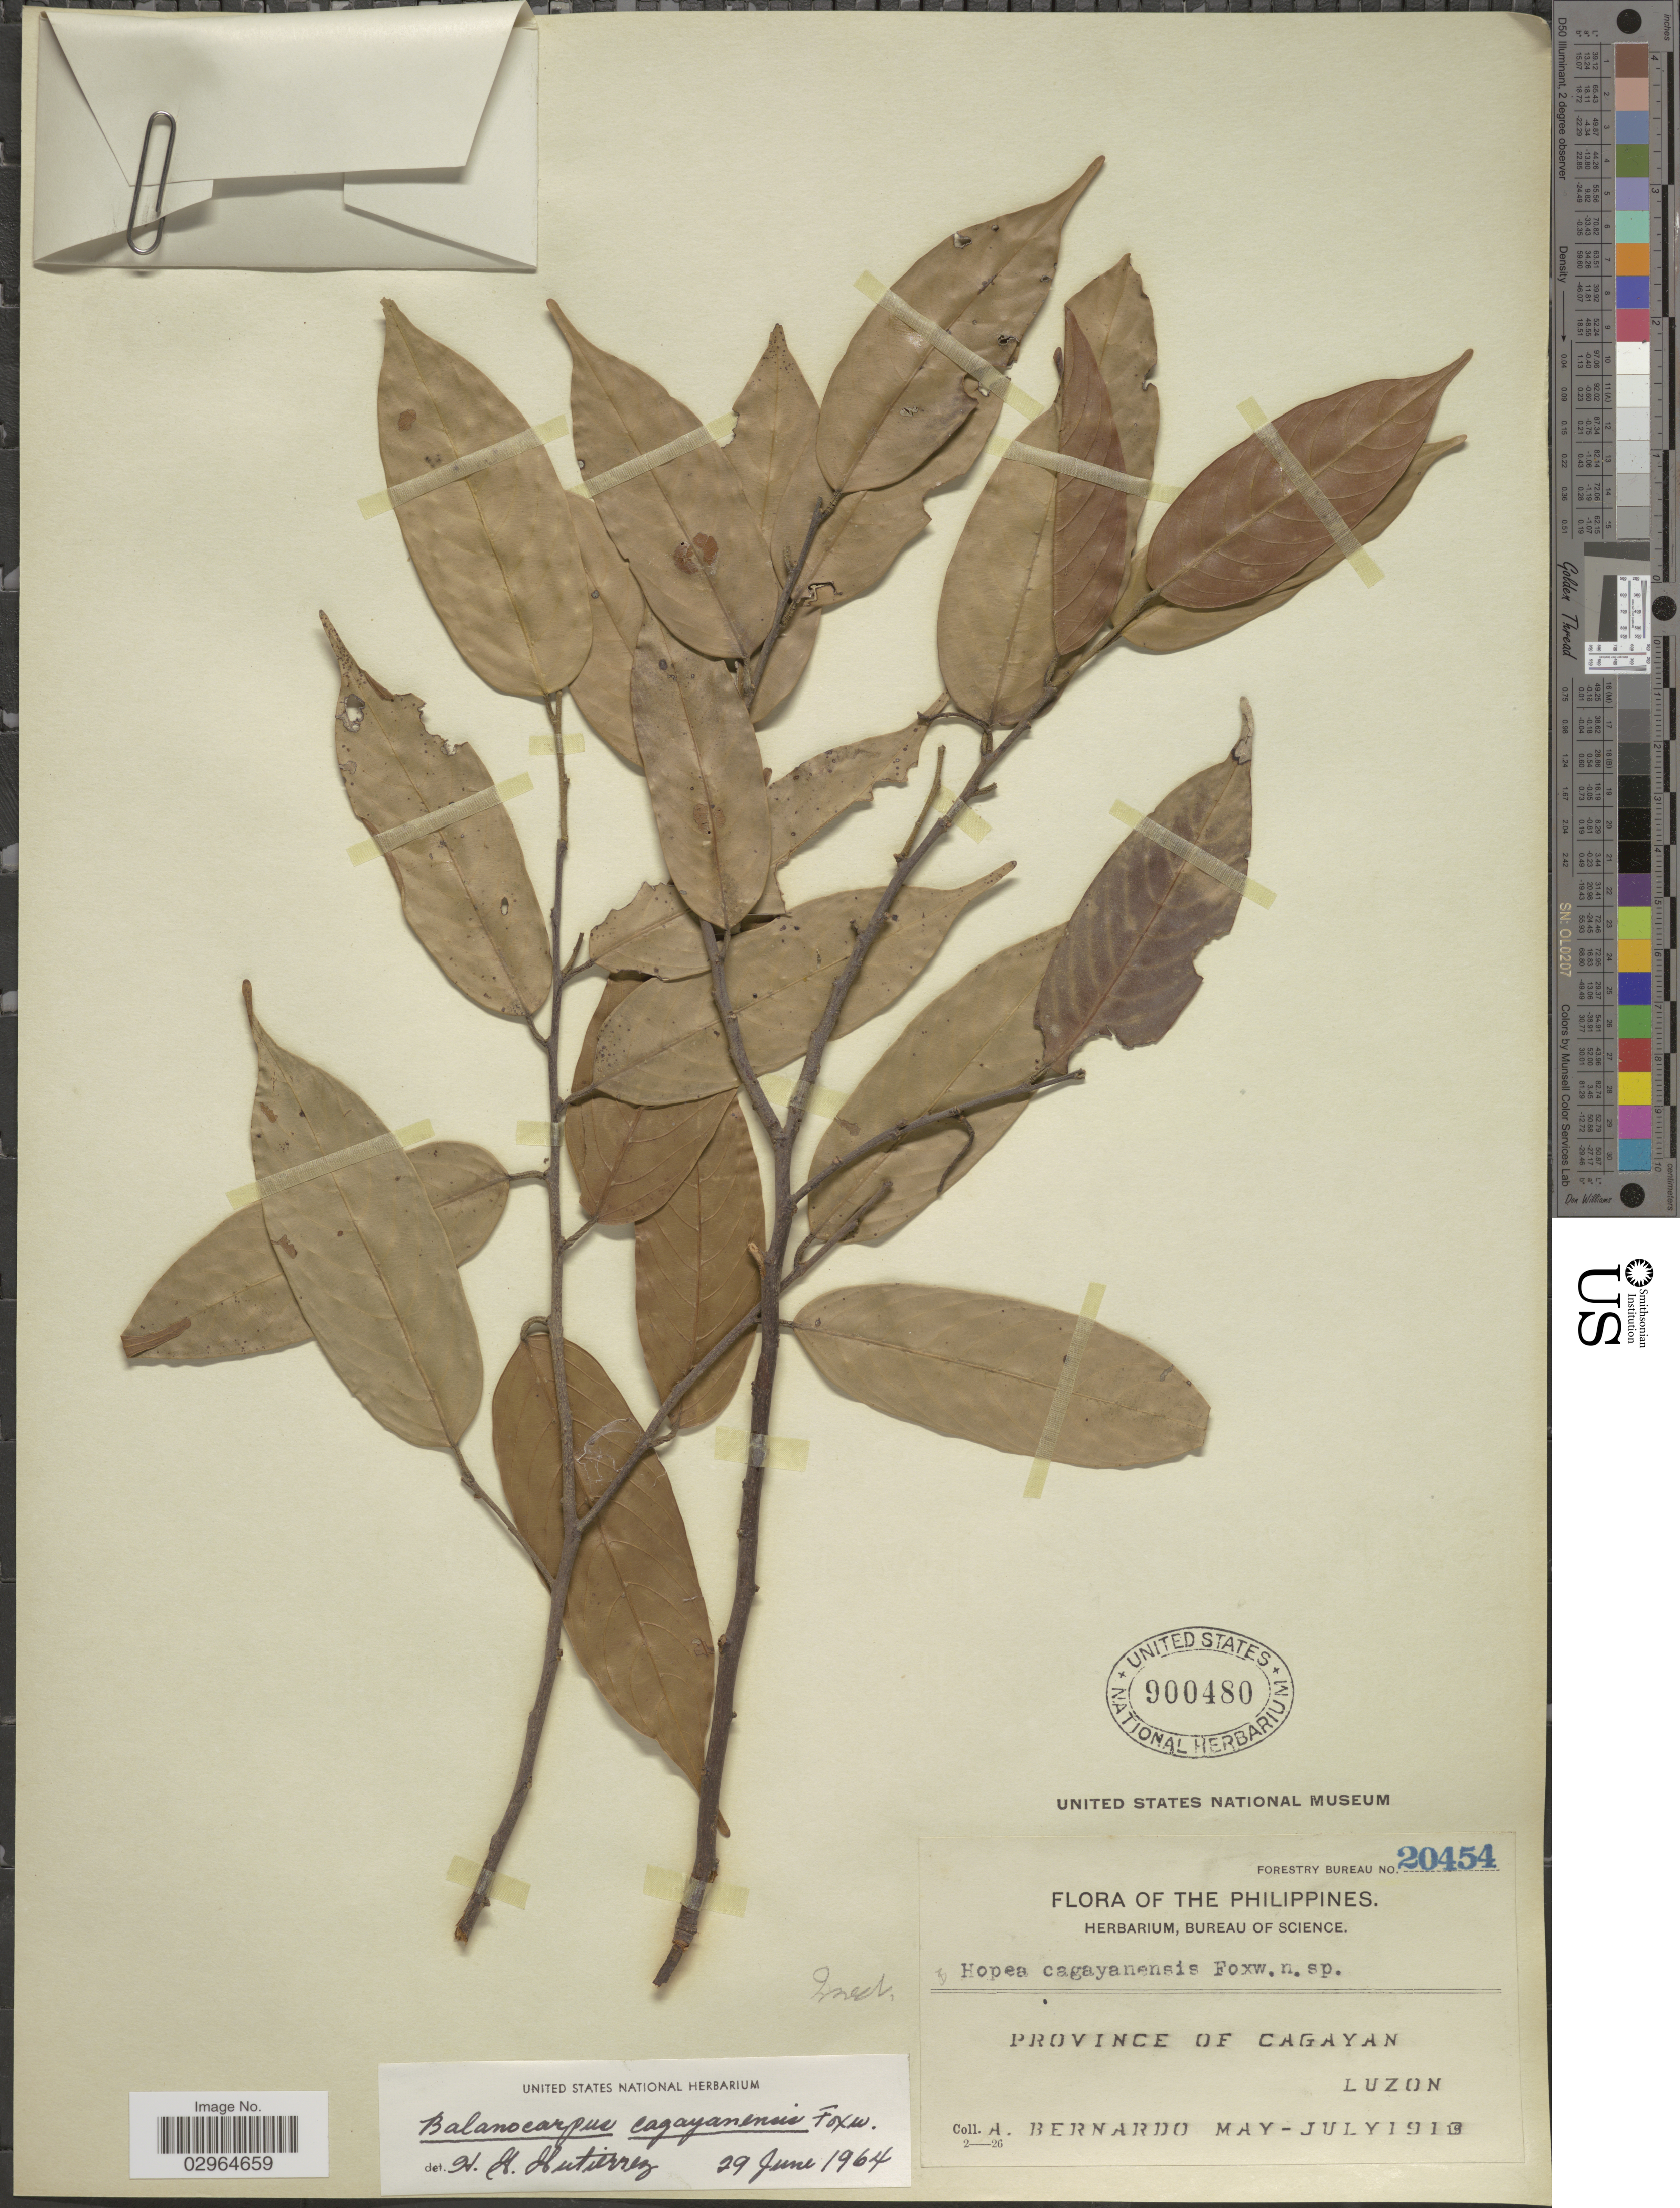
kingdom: Plantae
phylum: Tracheophyta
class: Magnoliopsida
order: Malvales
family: Dipterocarpaceae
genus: Hopea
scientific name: Hopea cagayanensis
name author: (Foxw.) Slooten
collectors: A. Bernardo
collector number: Forestry Bureau 20454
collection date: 1913-05/1913-07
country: Philippines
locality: Province of Cagayan. Luzon.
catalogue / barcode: US 900480